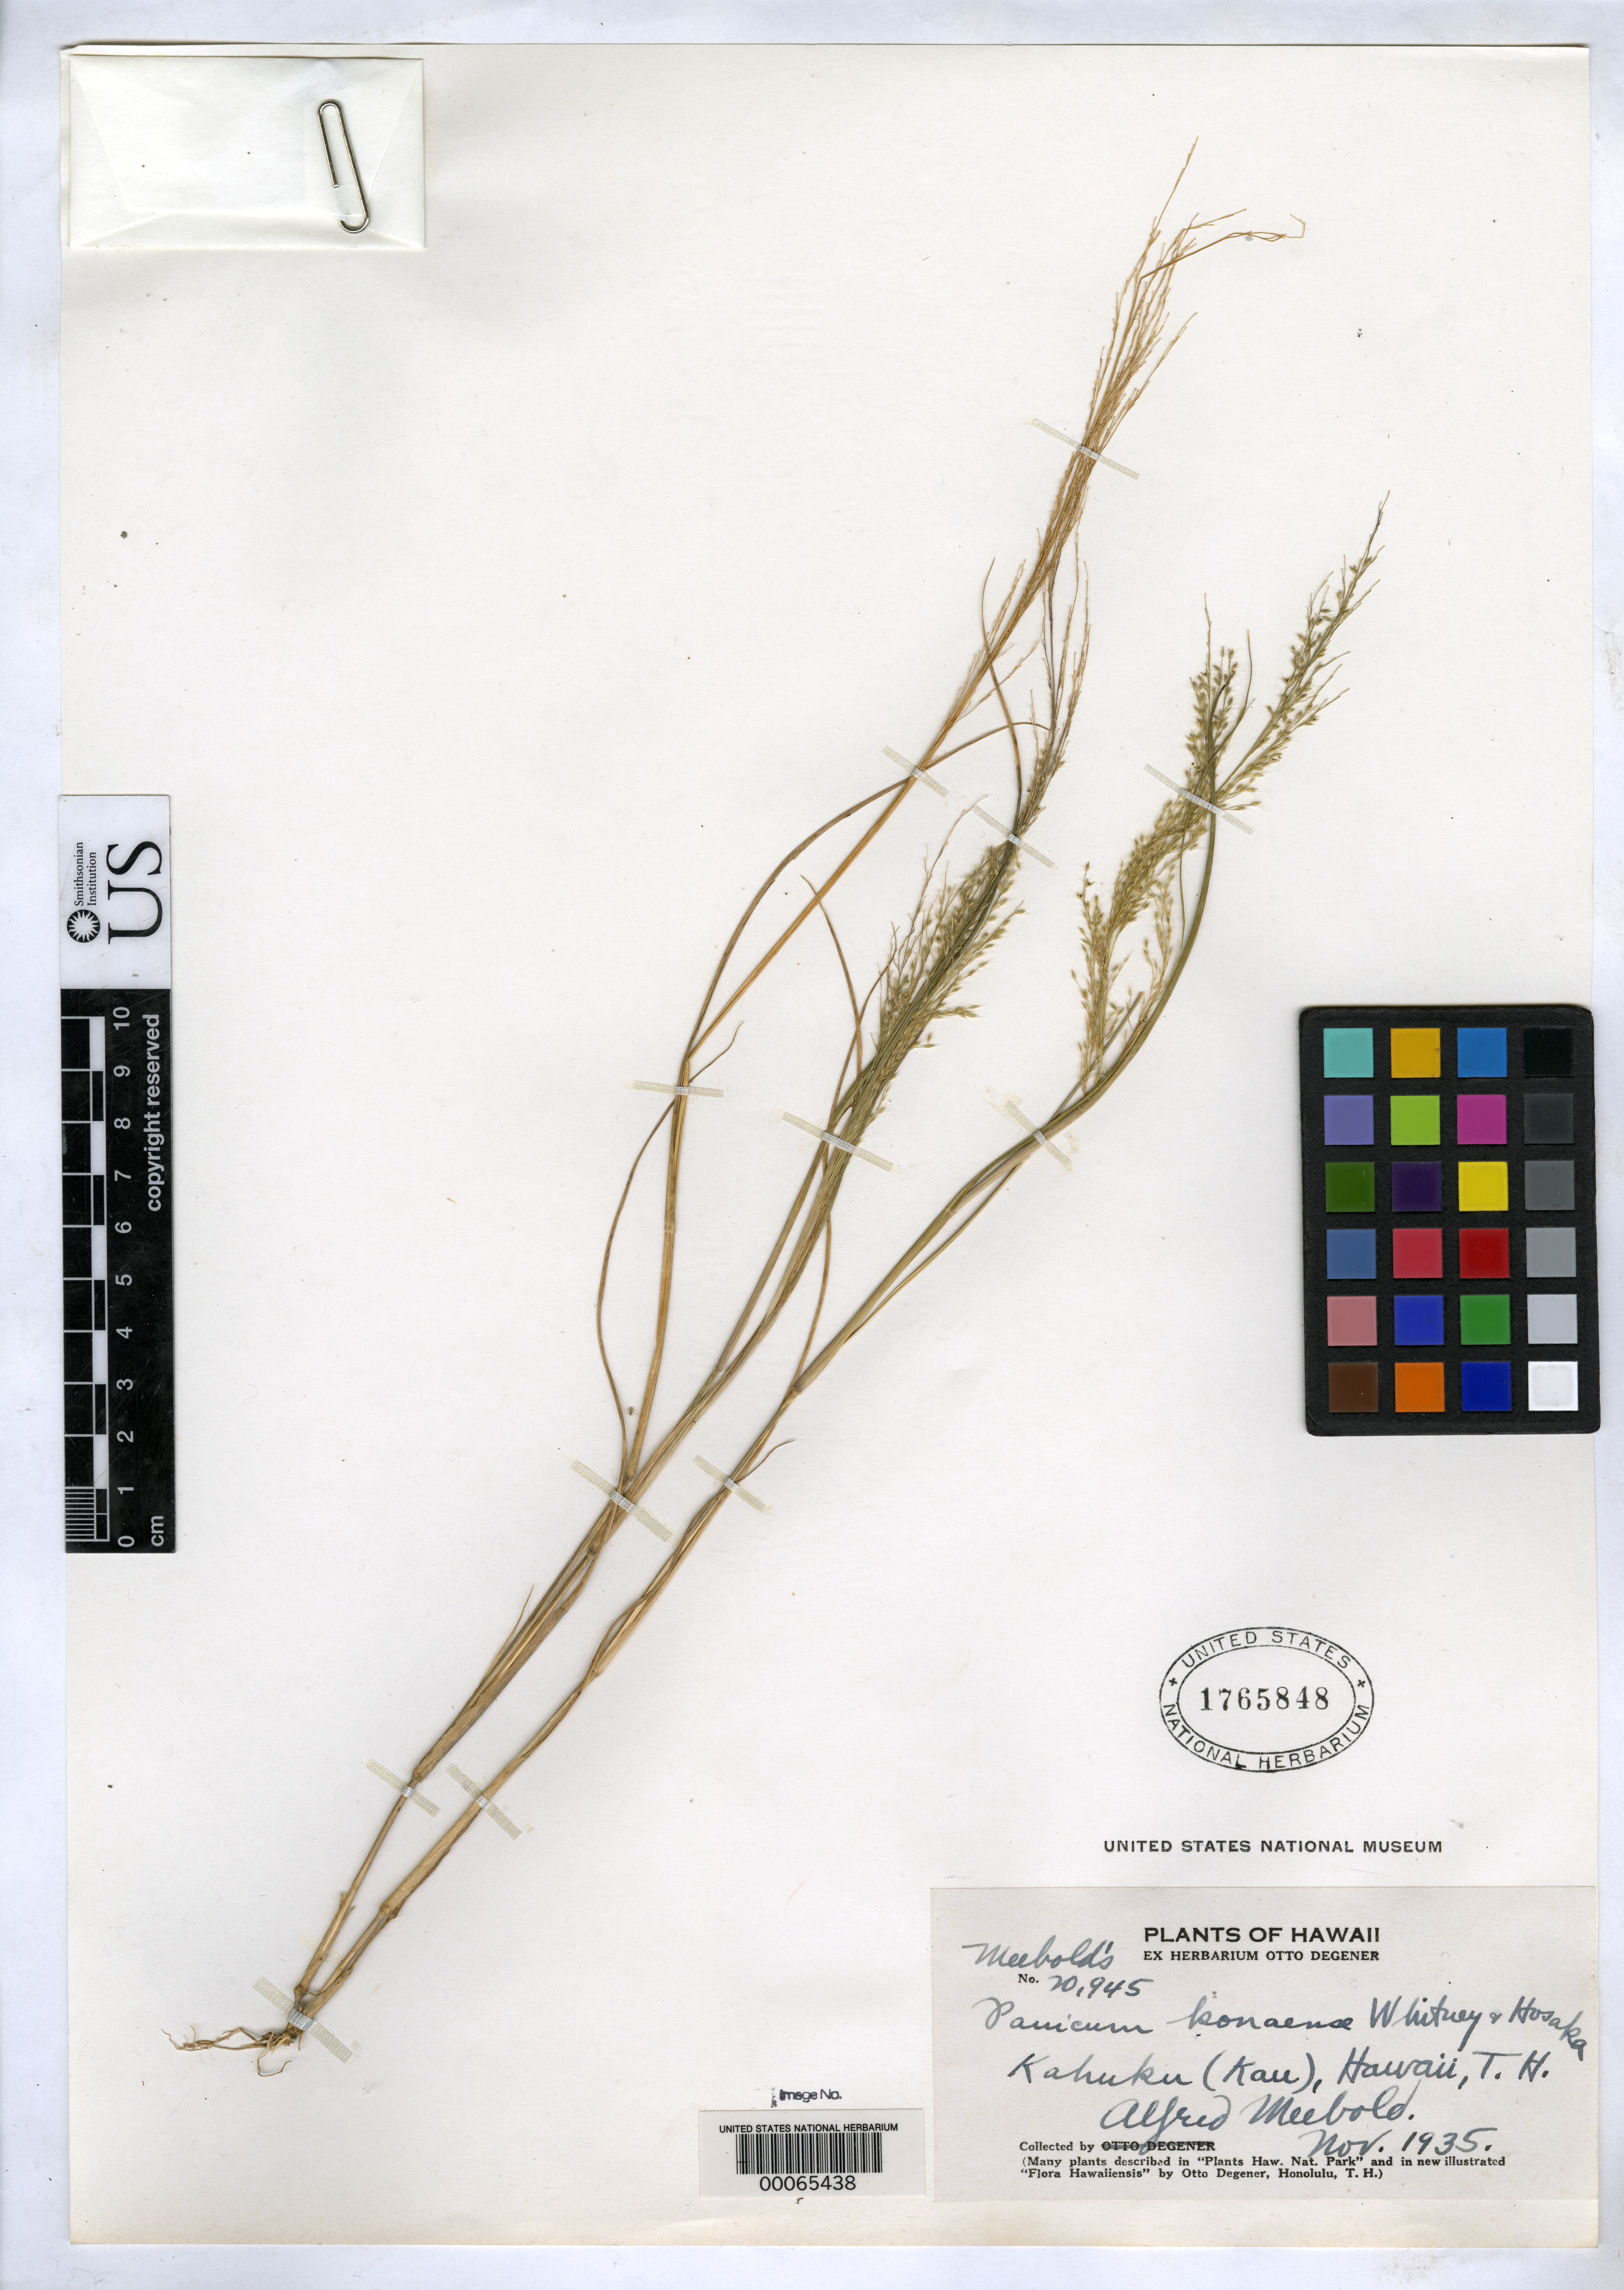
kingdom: Plantae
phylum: Tracheophyta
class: Liliopsida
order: Poales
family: Poaceae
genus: Panicum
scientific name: Panicum konaense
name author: Whitney & Hosaka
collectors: A. Meebold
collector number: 20945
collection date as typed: Nov 1935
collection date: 1935-11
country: United States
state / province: Hawaii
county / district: Honolulu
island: Oahu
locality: Kahuku (Kau).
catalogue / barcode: US 1765848